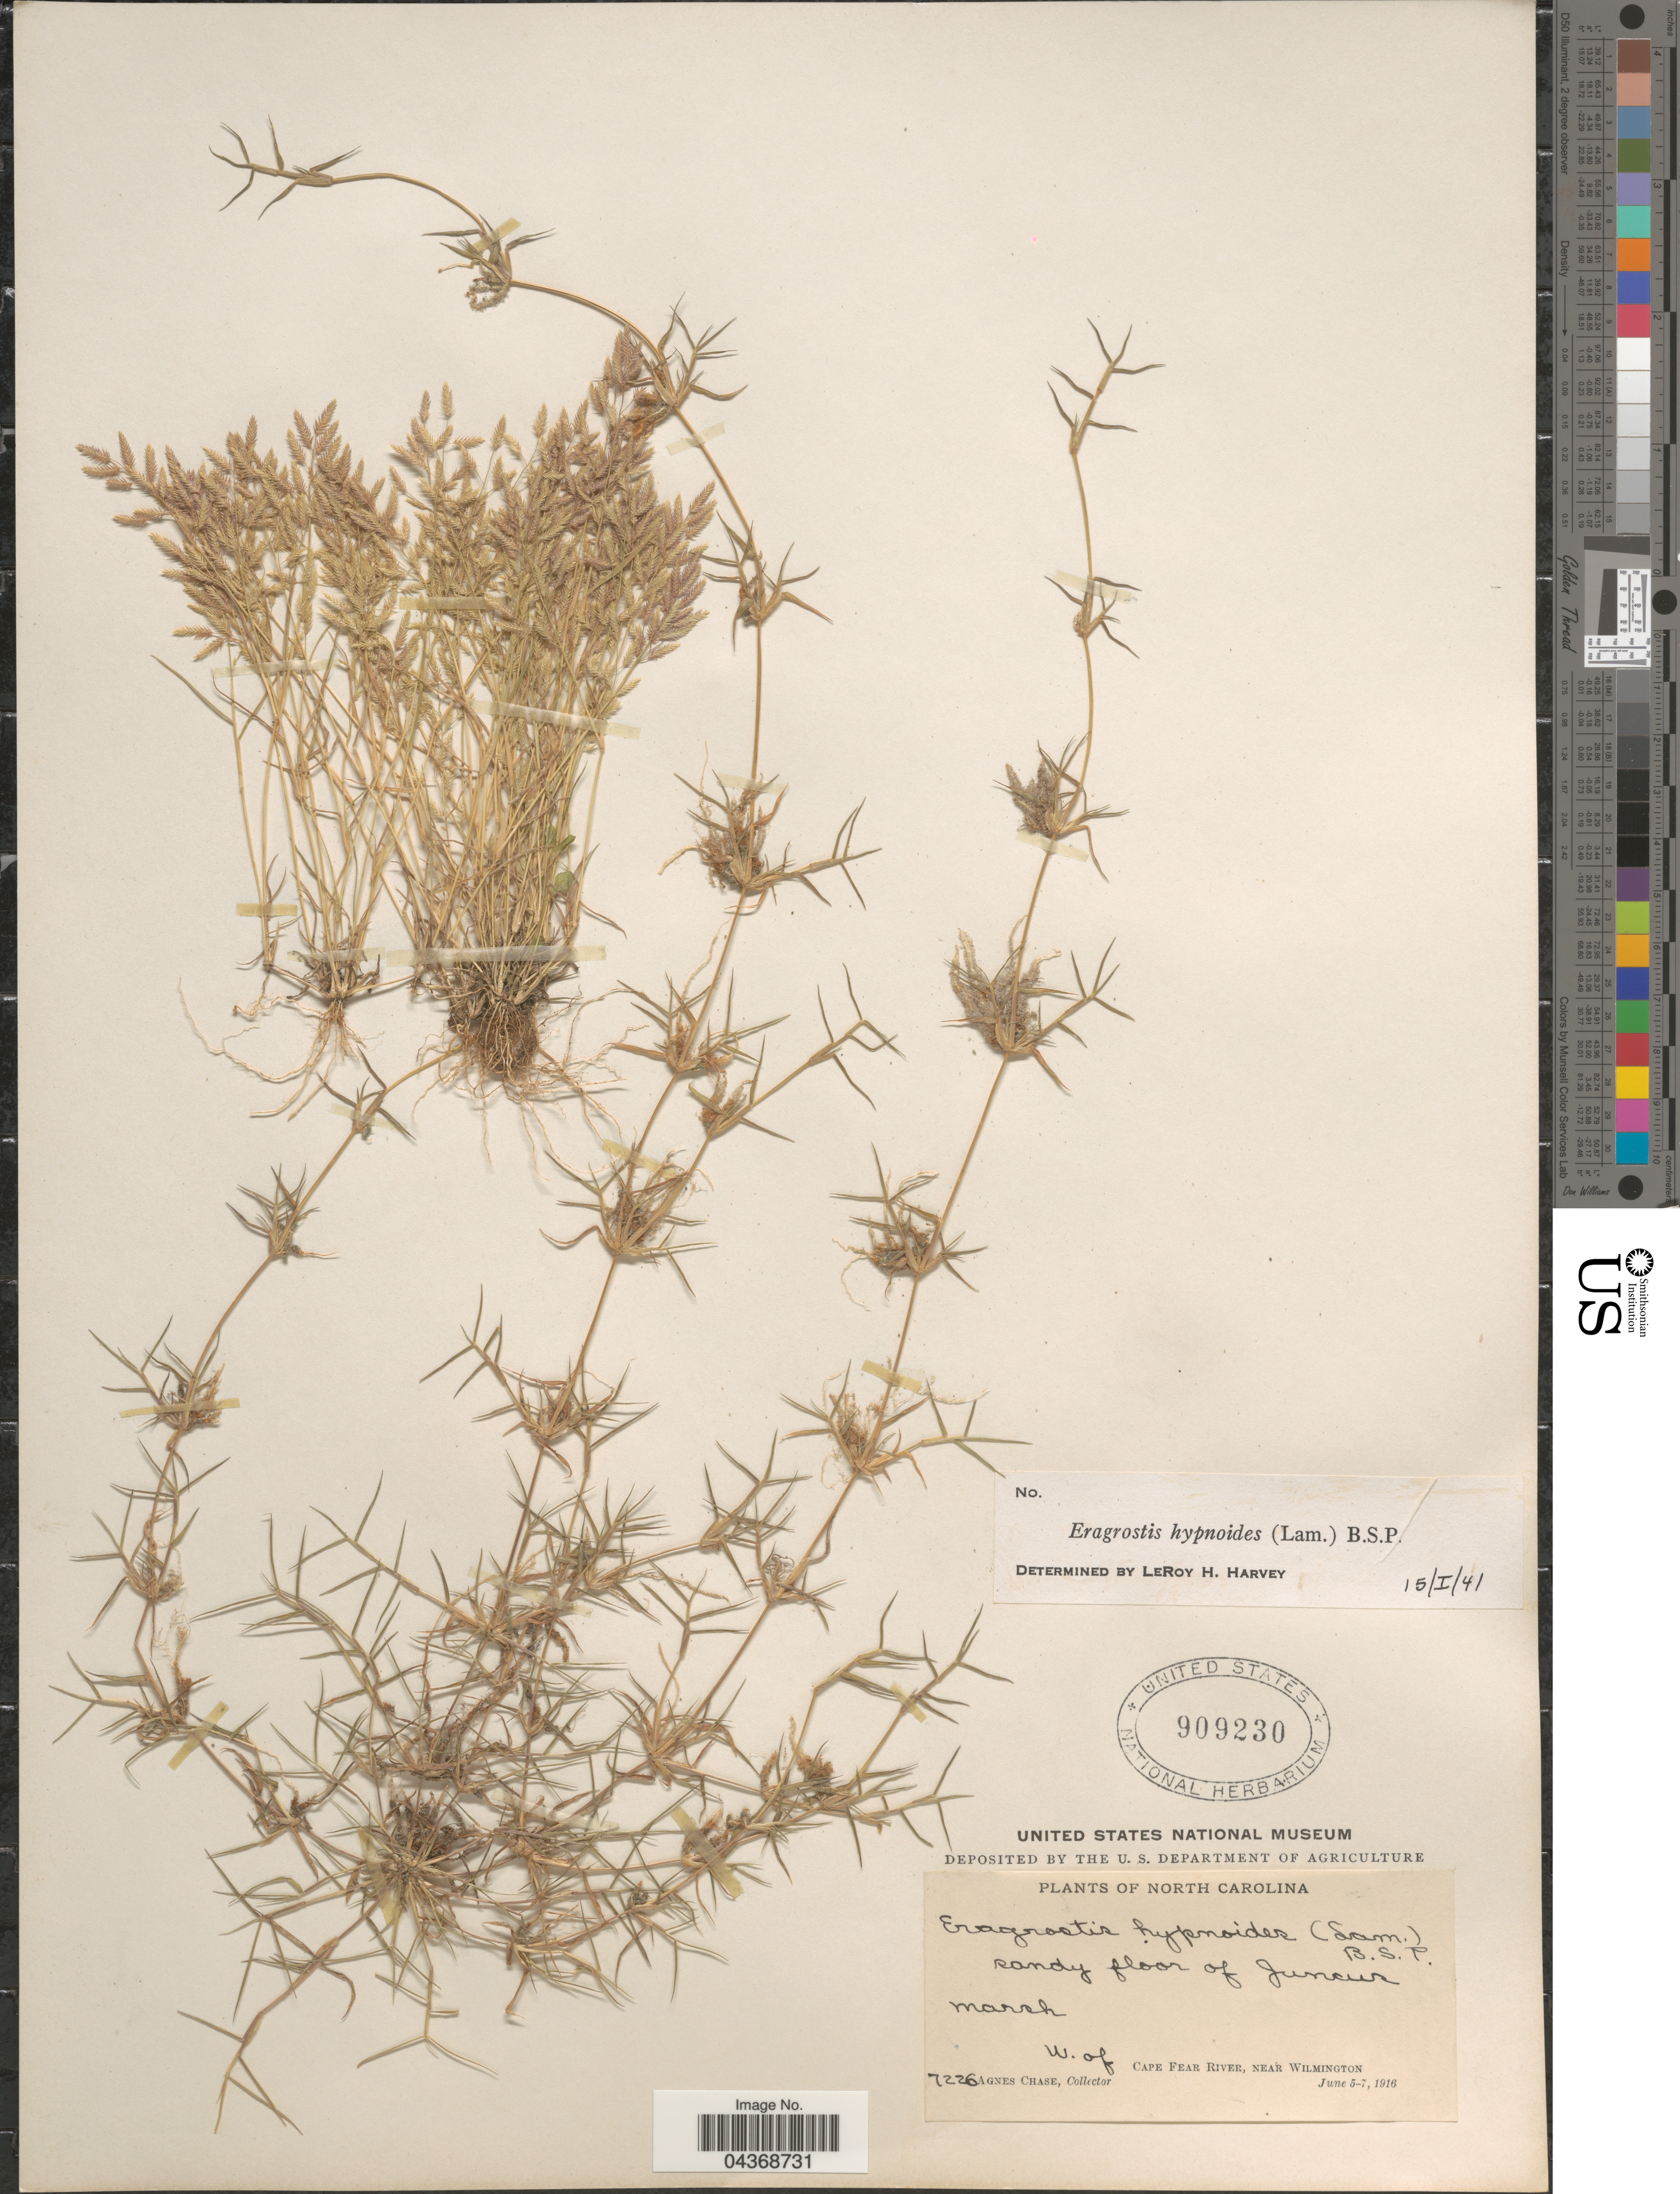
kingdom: Plantae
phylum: Tracheophyta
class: Liliopsida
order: Poales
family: Poaceae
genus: Eragrostis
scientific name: Eragrostis hypnoides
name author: (Lam.) Britton, Stearns & Poggenb.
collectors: A. Chase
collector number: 7226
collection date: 1916-06-05/1916-06-07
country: United States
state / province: North Carolina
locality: Sandy floor of Juncus marsh. W. of Cape Fear River, near Wilmington.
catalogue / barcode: US 909230